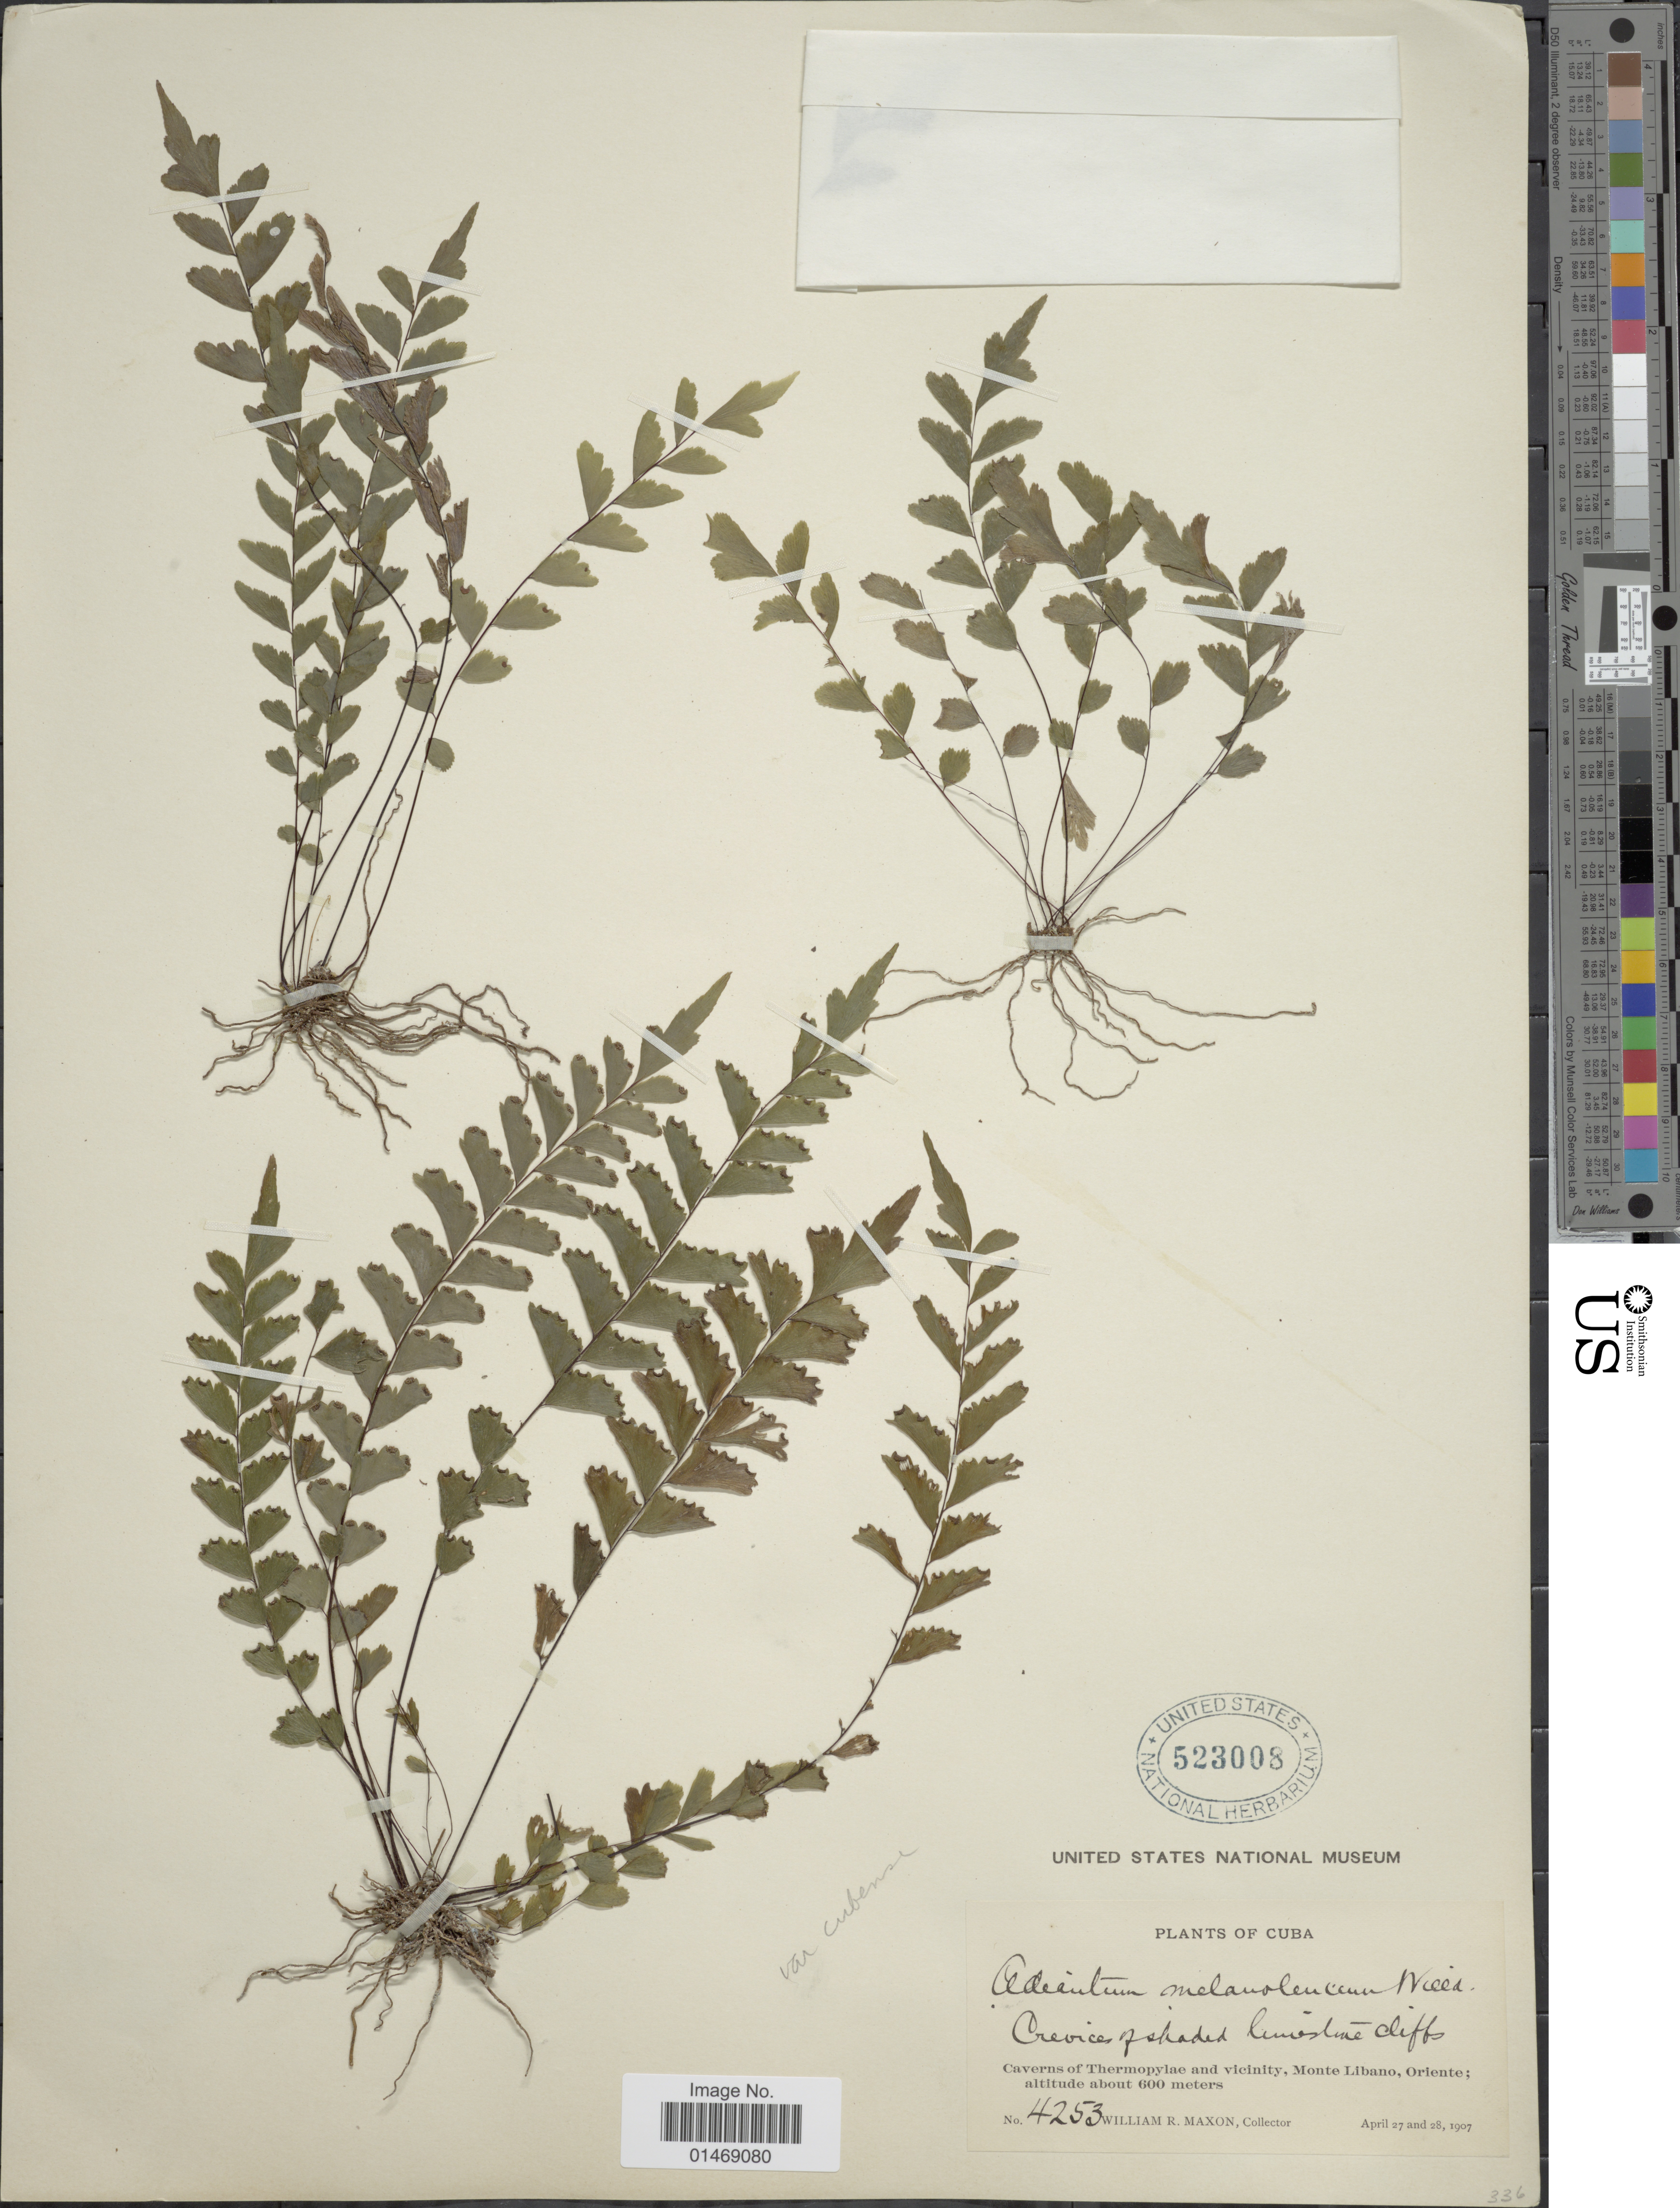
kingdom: Plantae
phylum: Tracheophyta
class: Polypodiopsida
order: Polypodiales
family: Pteridaceae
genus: Adiantum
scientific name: Adiantum melanoleucum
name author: Willd.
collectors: W. R. Maxon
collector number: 4253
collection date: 1907-04-27/1907-04-28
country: Cuba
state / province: Oriente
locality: Caverns of Thermopylae and vicinity, Monte Libano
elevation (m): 600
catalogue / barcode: US 523008